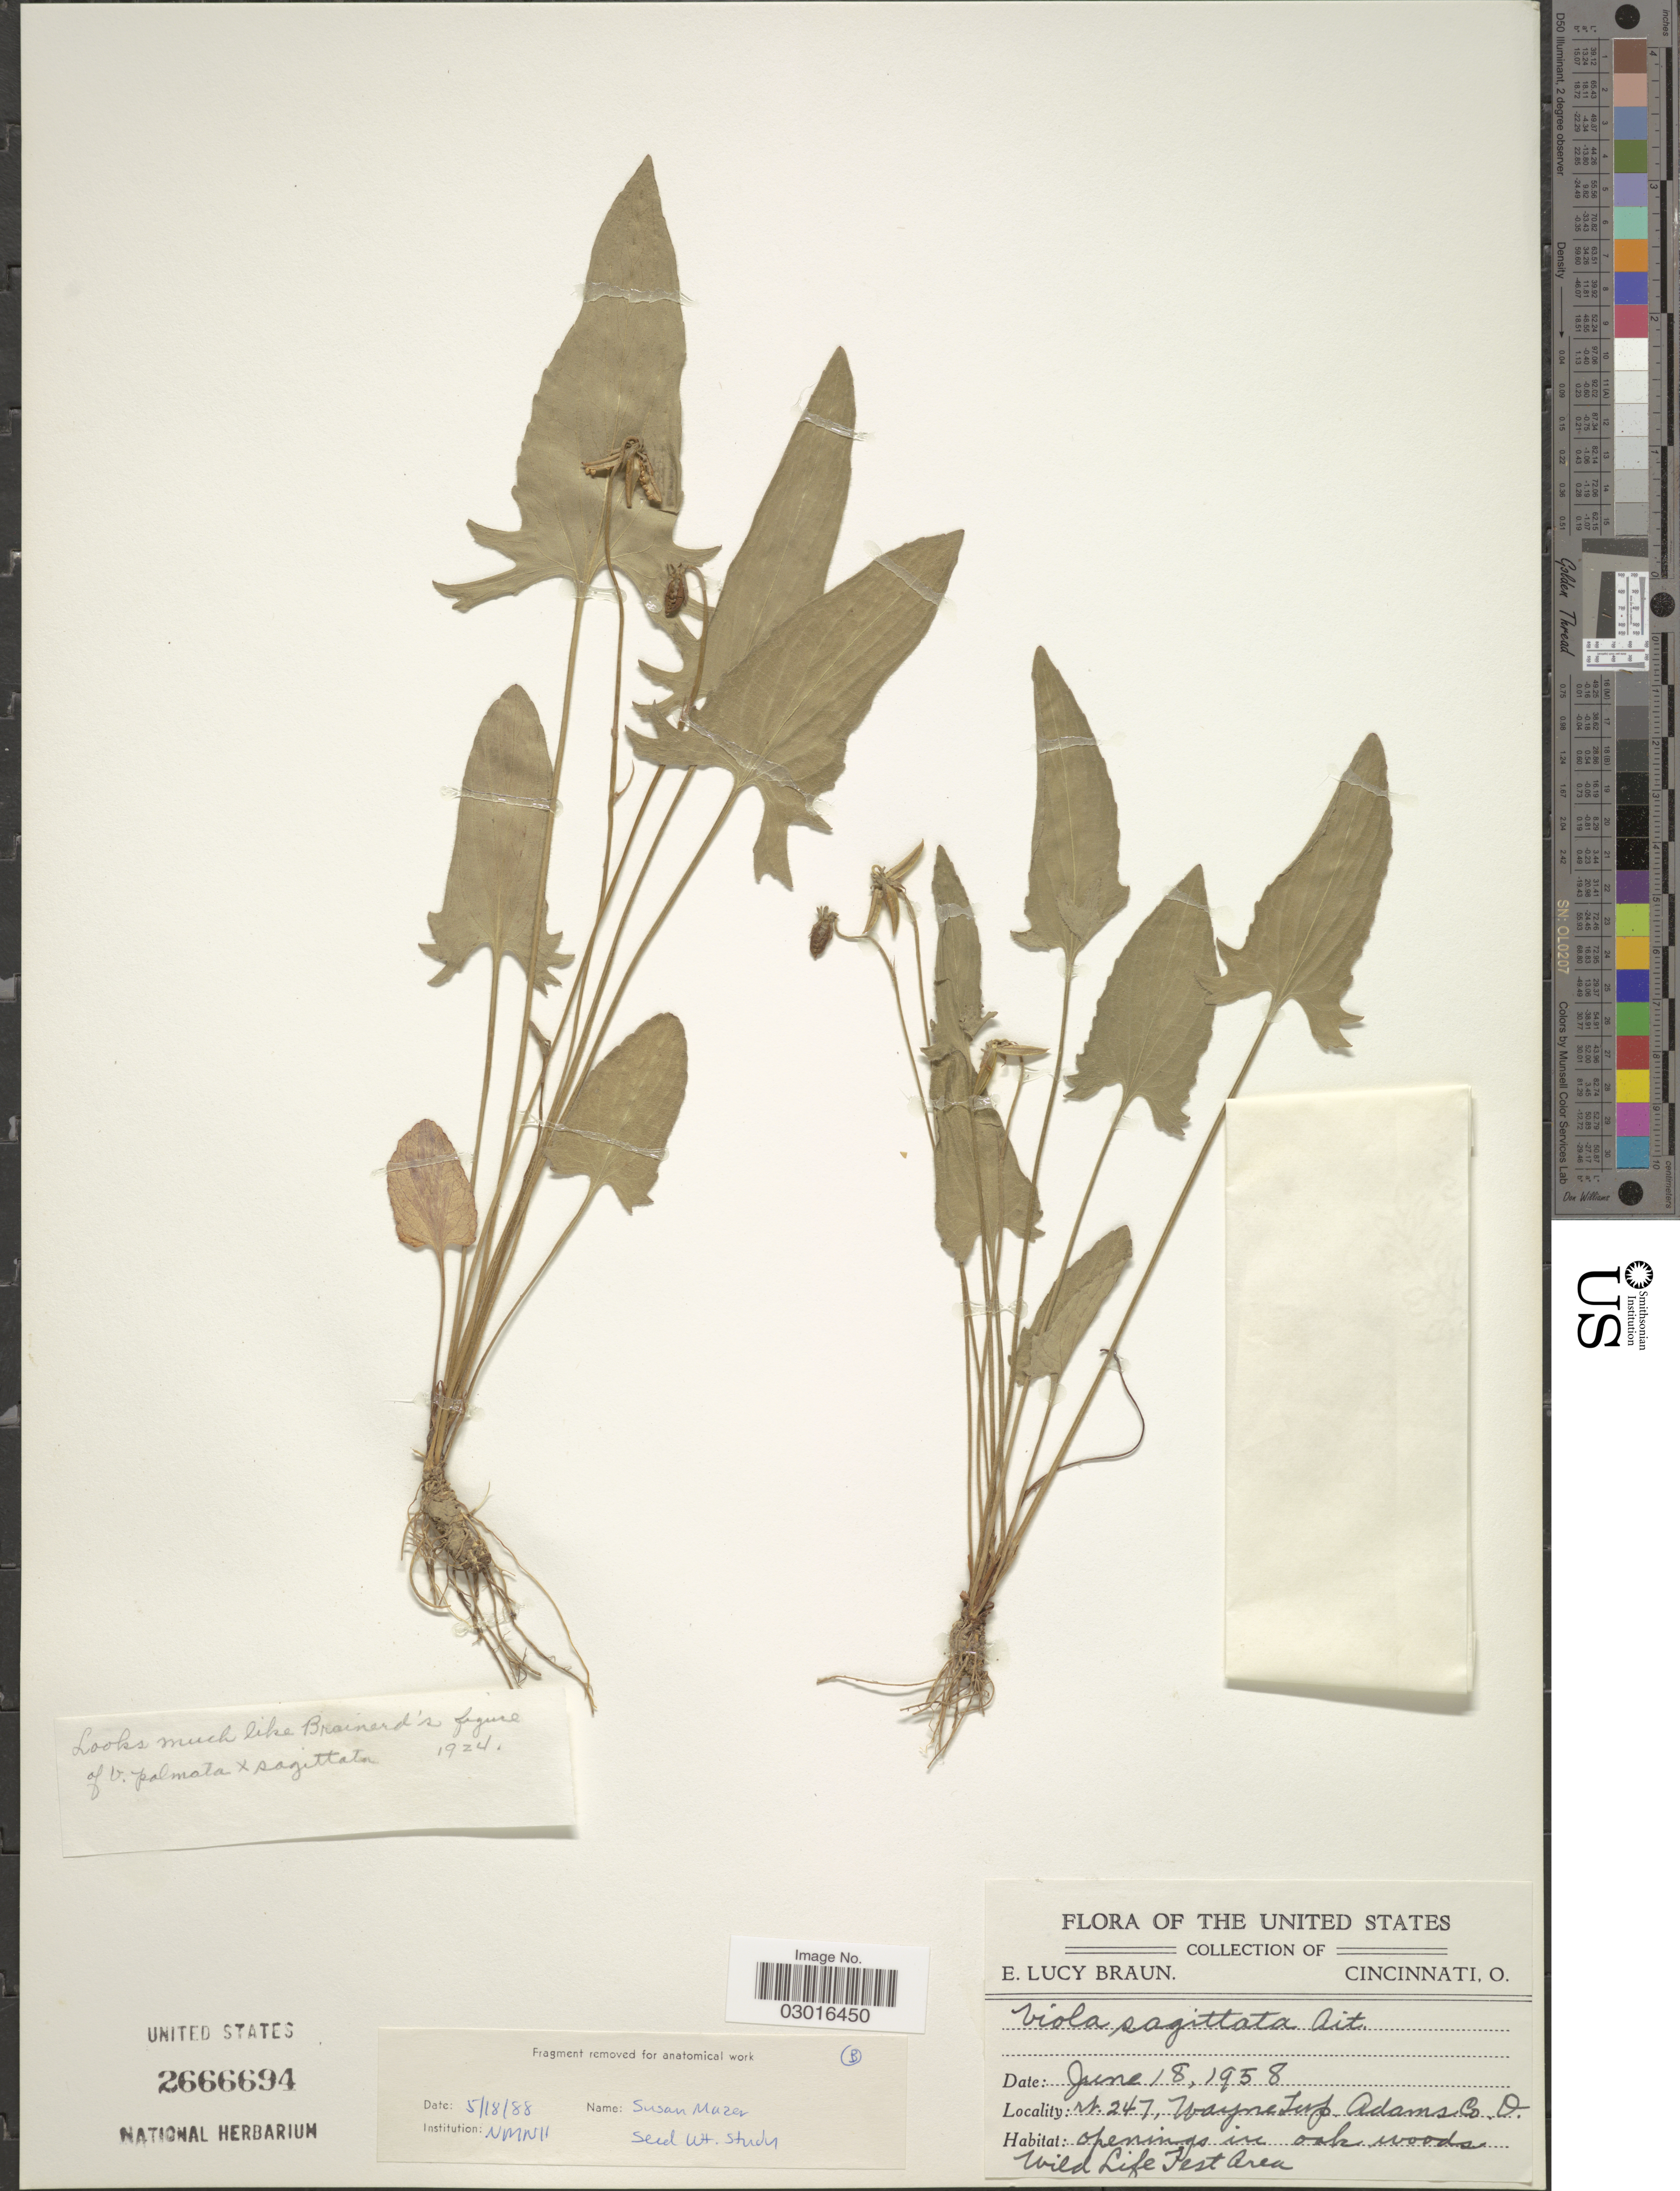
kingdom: Plantae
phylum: Tracheophyta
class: Magnoliopsida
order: Malpighiales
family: Violaceae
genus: Viola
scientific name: Viola sagittata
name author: Aiton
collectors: E. L. Braun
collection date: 1958-06-18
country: United States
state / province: Ohio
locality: Rt. 247, Waynes Twp. Adams Co. O. Wild Life Test Area.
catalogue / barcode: US 2666694